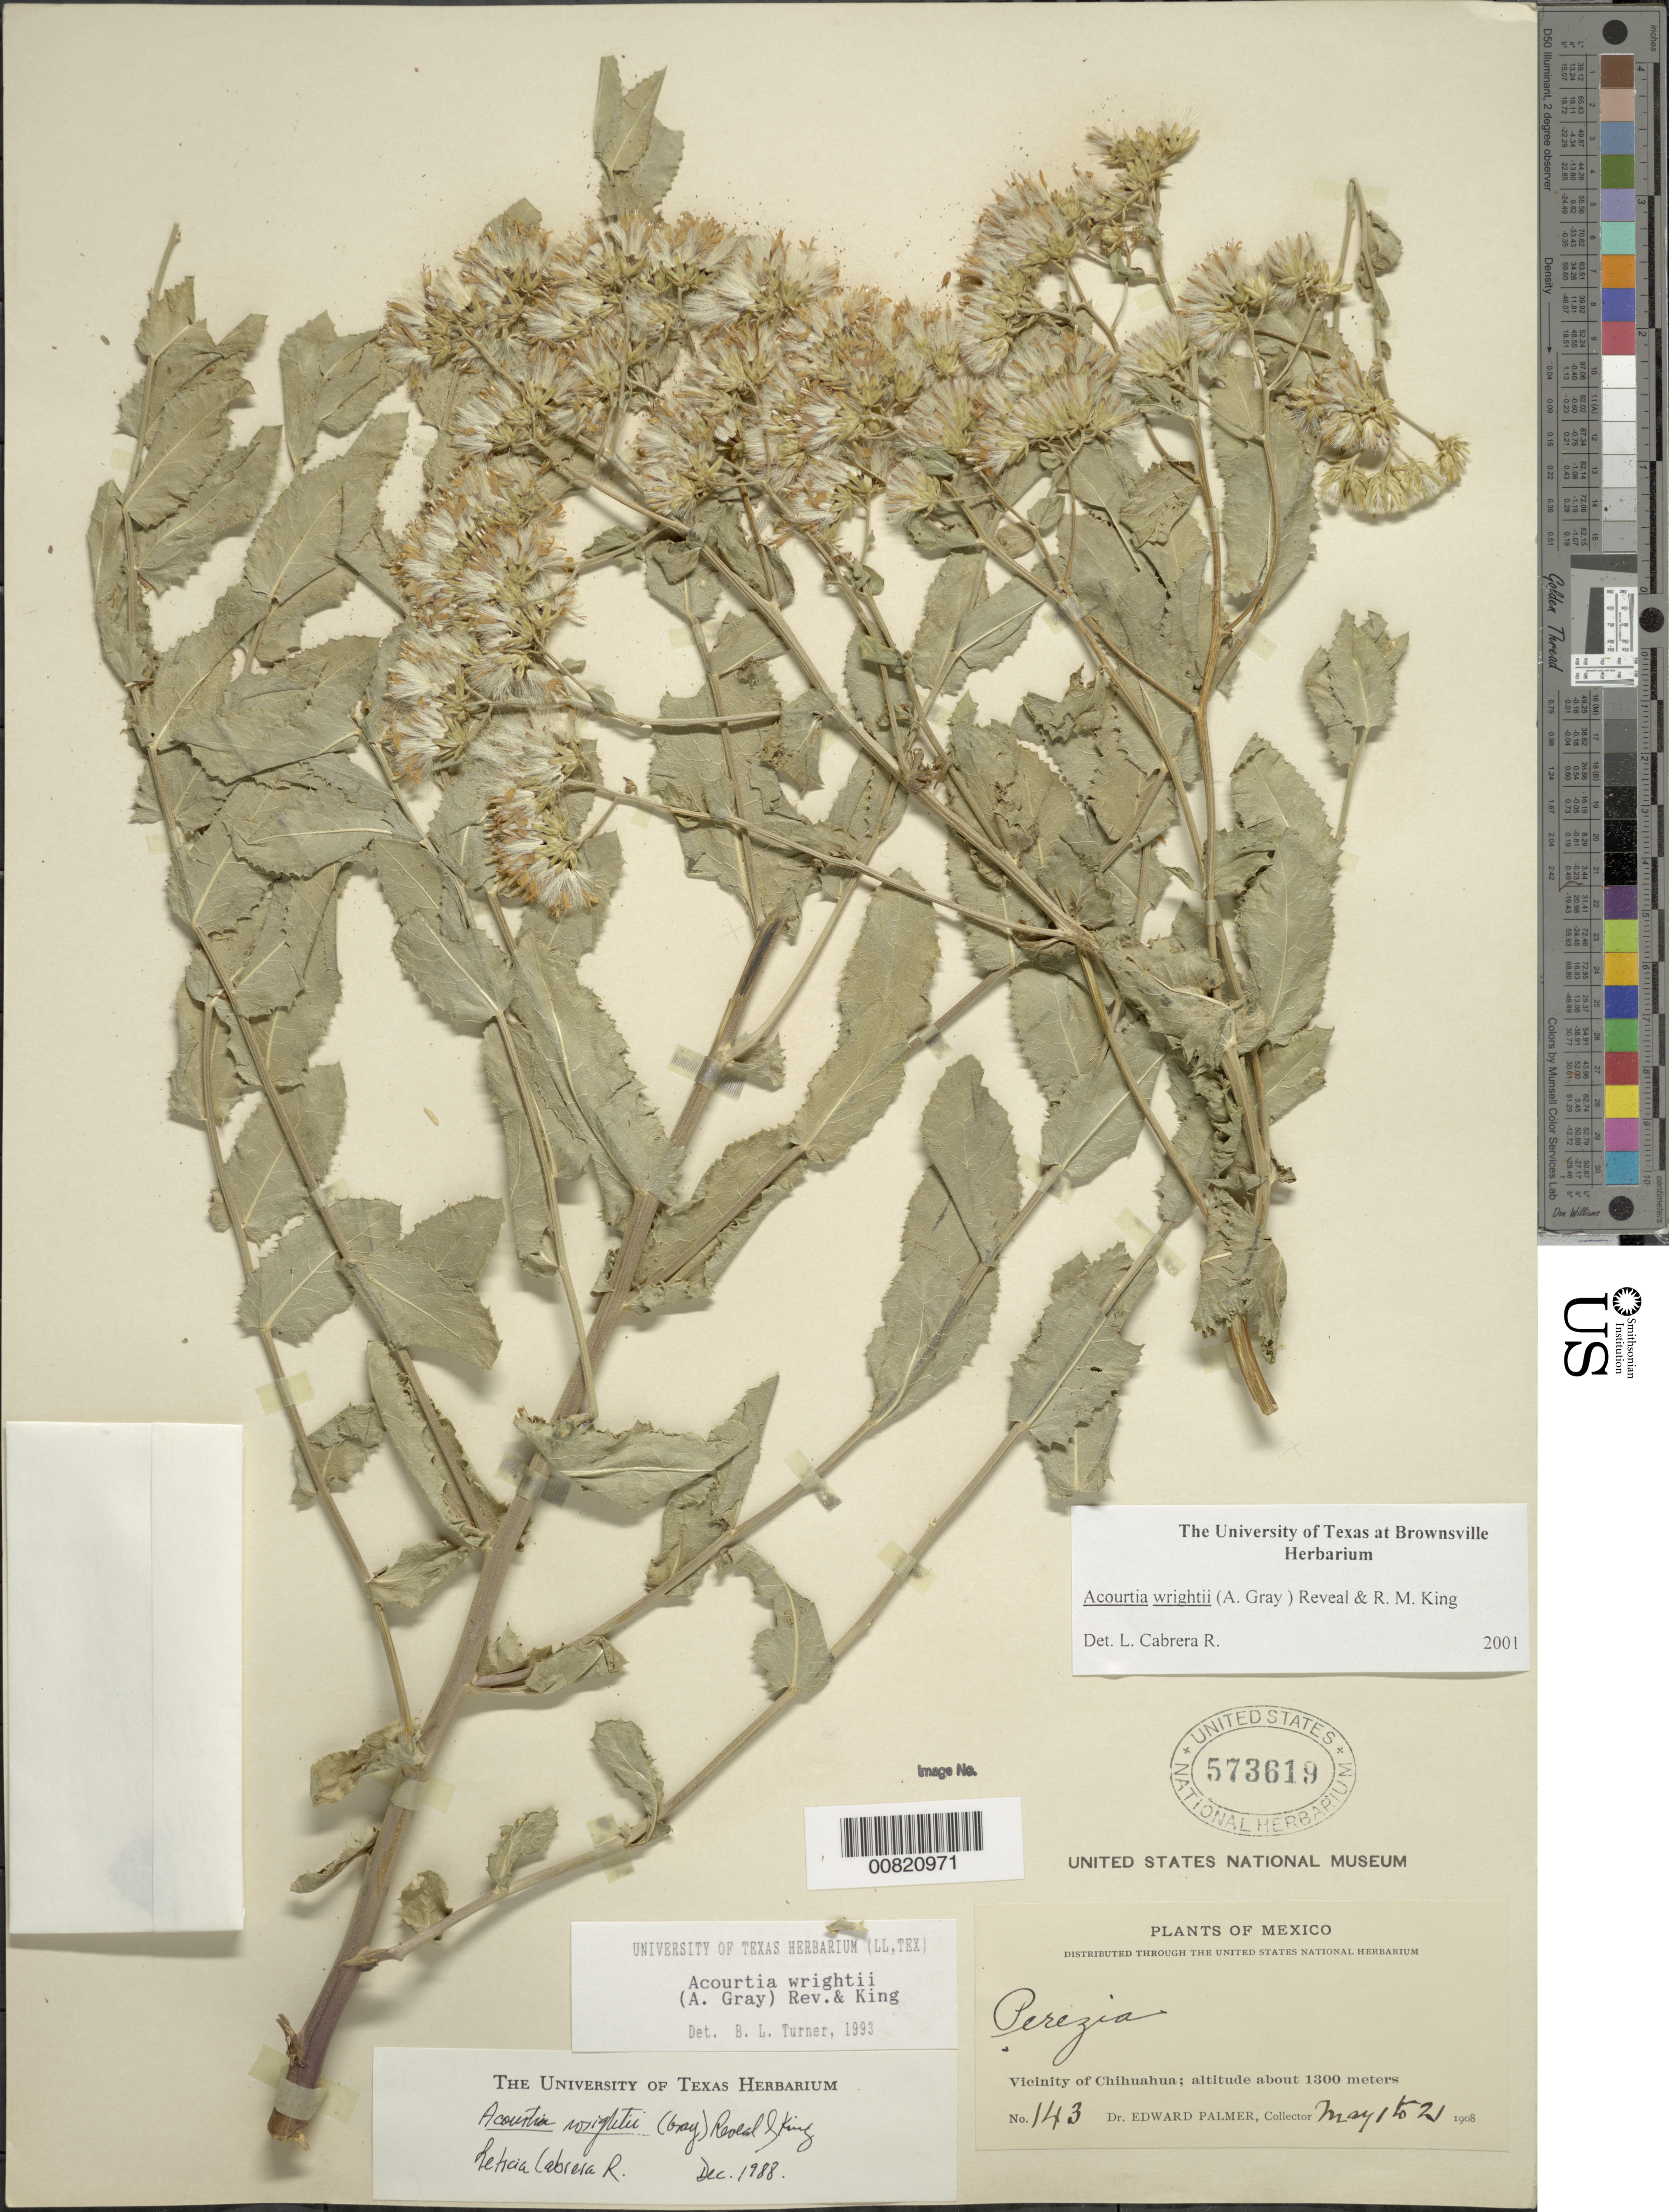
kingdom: Plantae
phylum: Tracheophyta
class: Magnoliopsida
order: Asterales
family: Asteraceae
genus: Acourtia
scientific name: Acourtia wrightii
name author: (A. Gray) Reveal & R.M. King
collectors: E. Palmer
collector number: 143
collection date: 1908-05-01/1908-05-21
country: Mexico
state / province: Chihuahua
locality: Vicinity of Chihuahua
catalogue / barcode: US 573619